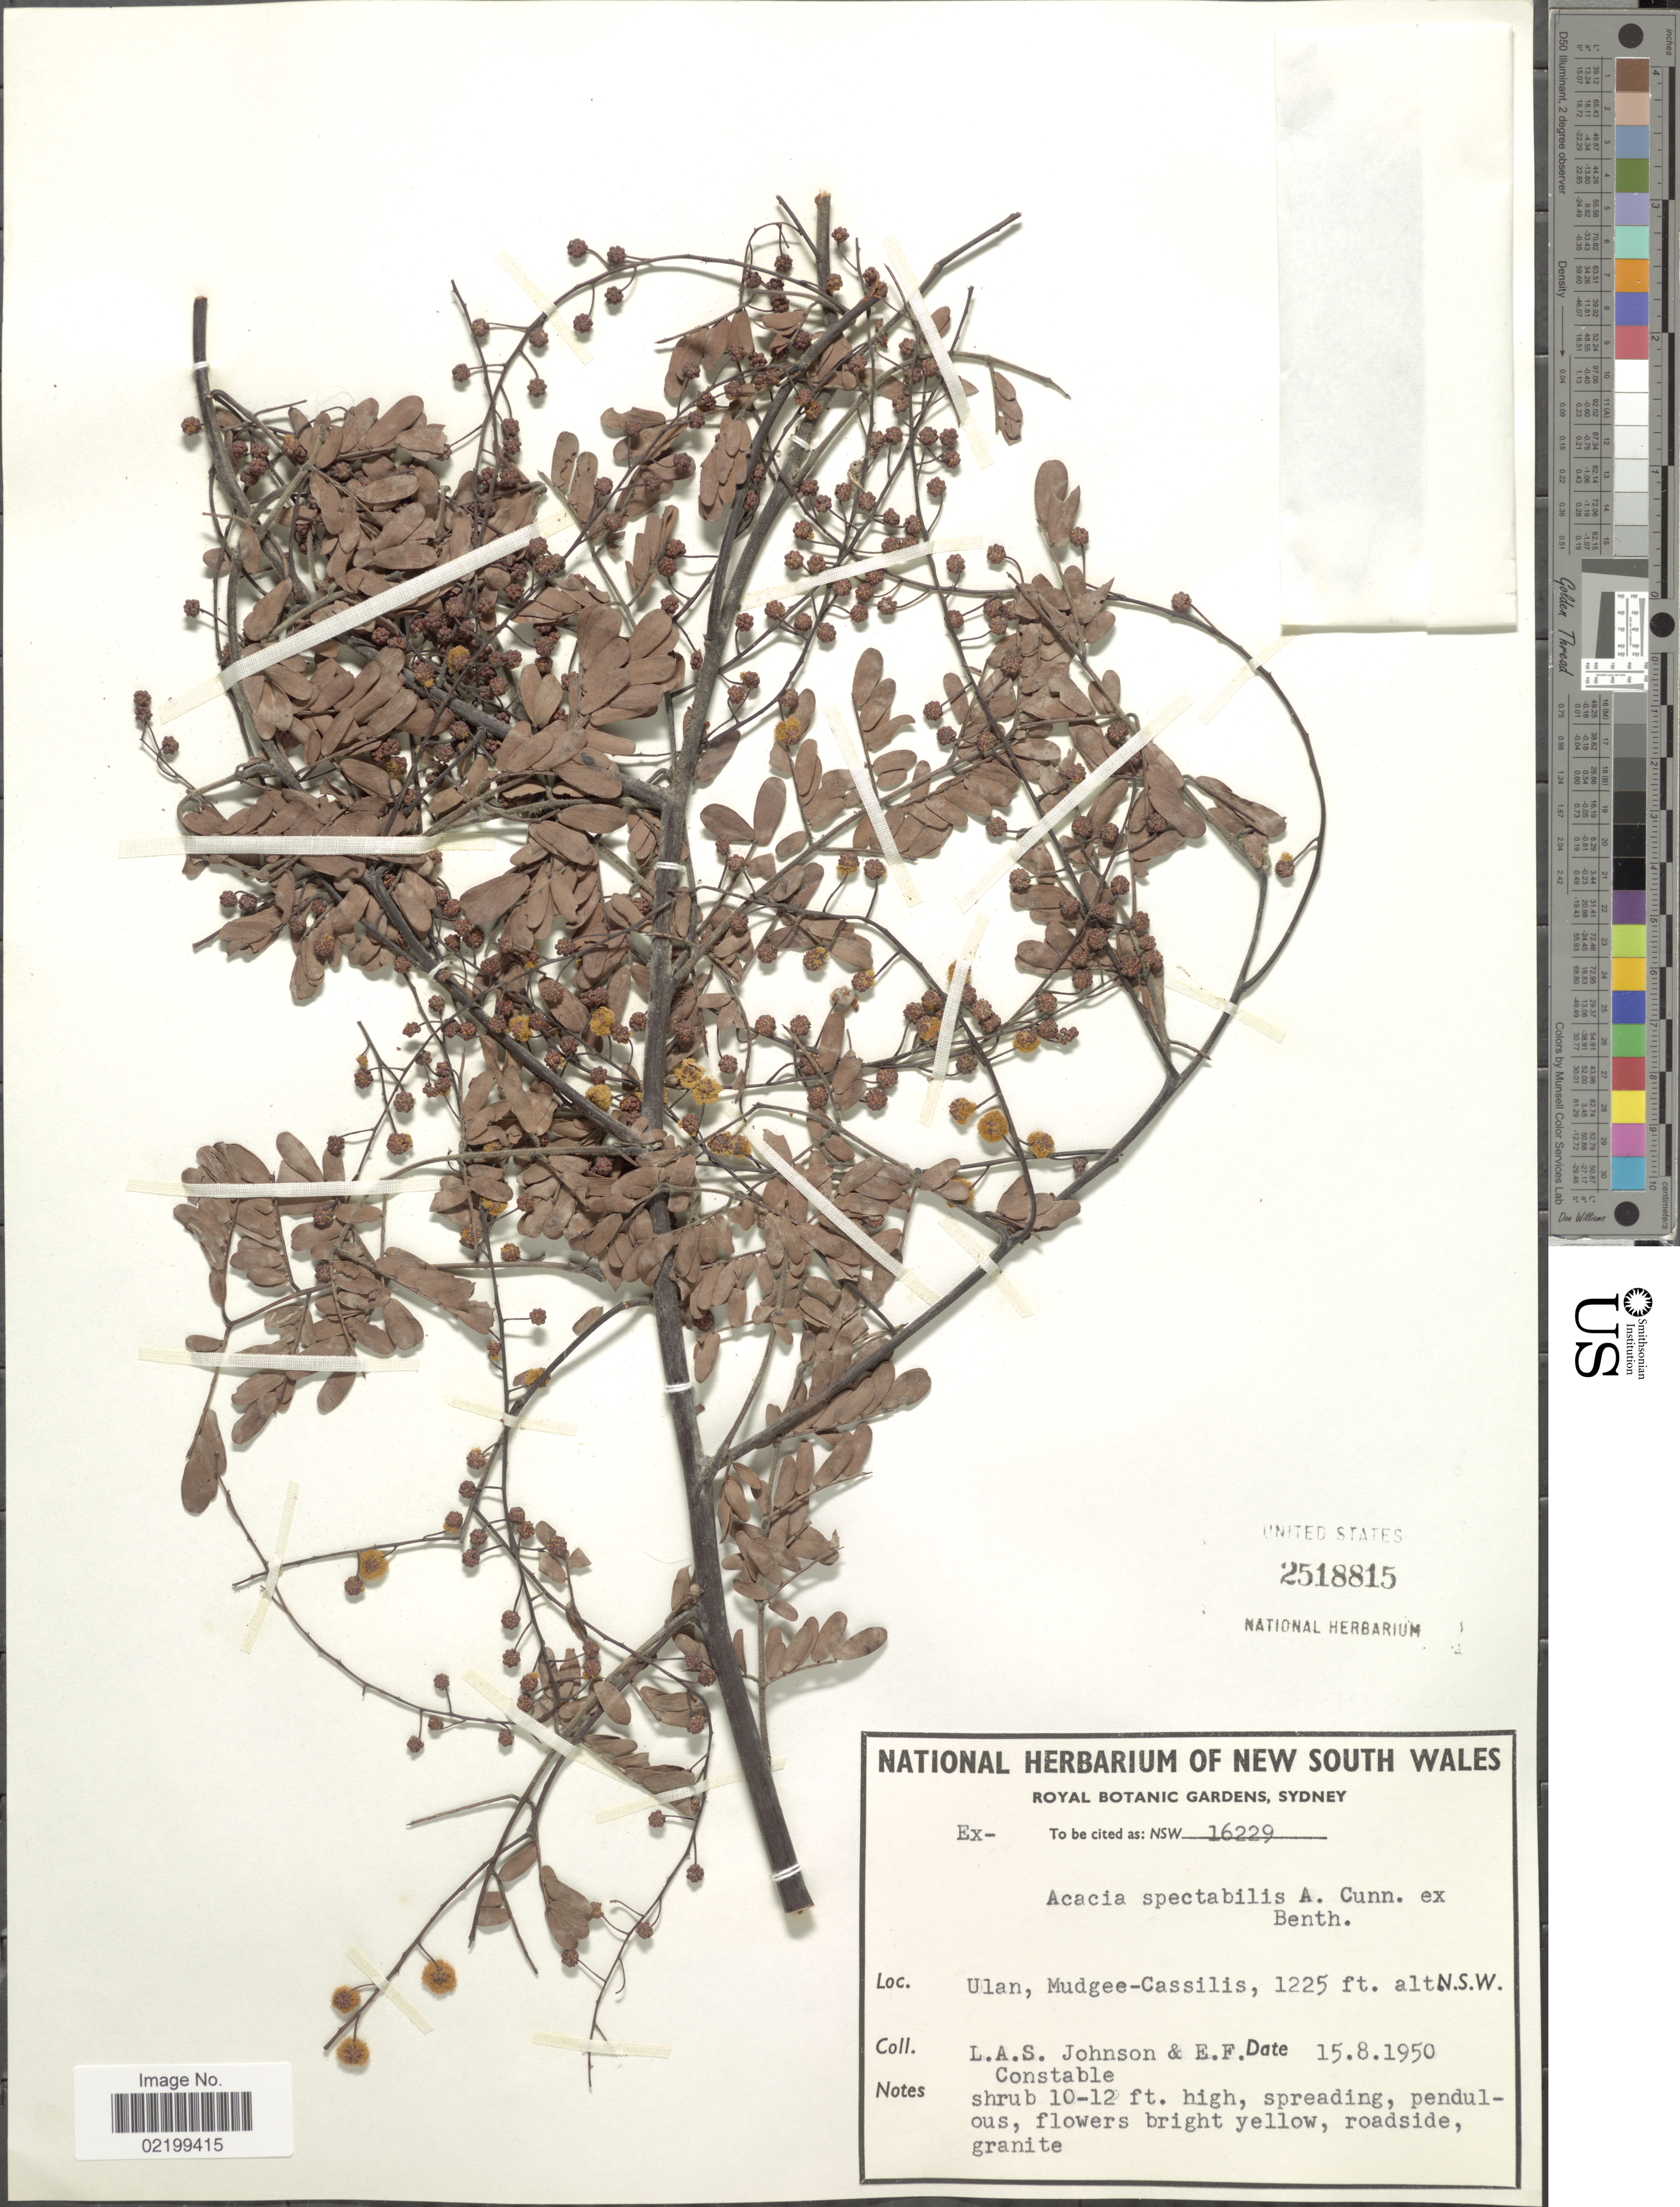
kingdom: Plantae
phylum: Tracheophyta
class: Magnoliopsida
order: Fabales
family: Fabaceae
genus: Acacia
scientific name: Acacia spectabilis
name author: Benth.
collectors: L. A. S. Johnson & E. F. Constable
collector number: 16229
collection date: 1950-08-15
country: Australia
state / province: New South Wales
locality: Ulan, Mudgee-Cassilis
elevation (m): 373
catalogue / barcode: US 2518815